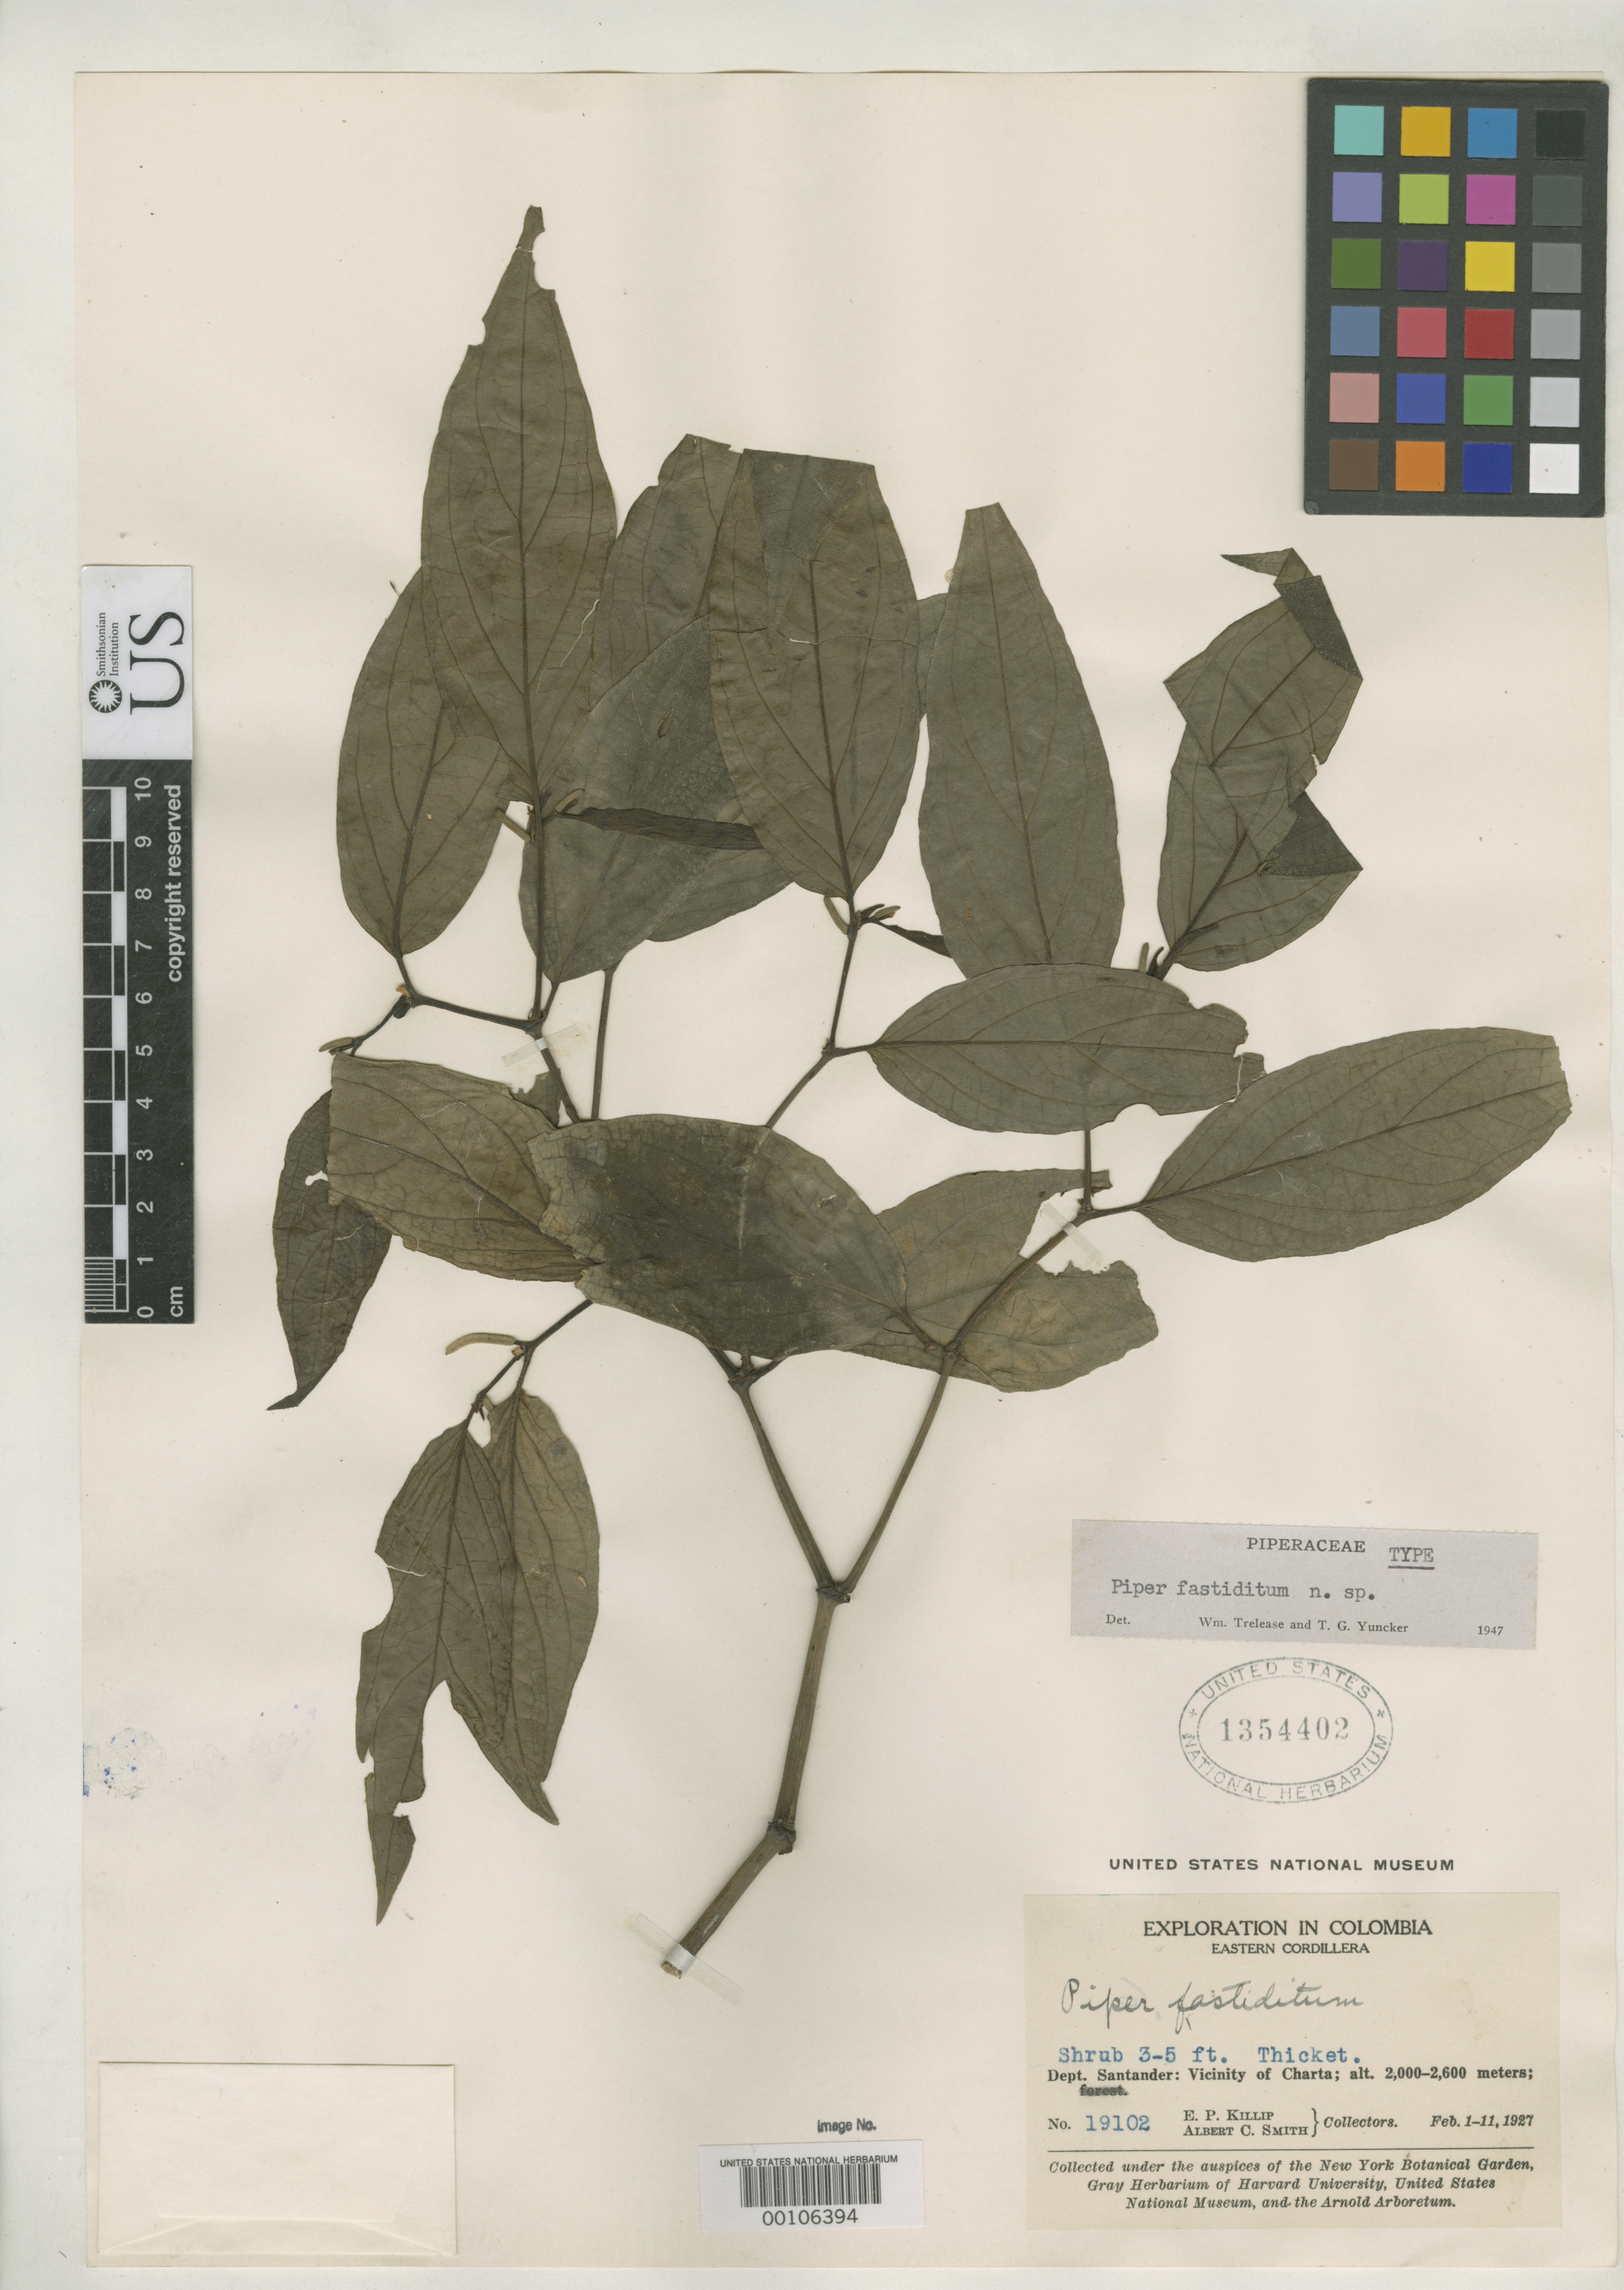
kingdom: Plantae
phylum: Tracheophyta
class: Magnoliopsida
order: Piperales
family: Piperaceae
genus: Piper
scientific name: Piper fastiditum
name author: Trel. & Yunck.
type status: Holotype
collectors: E. P. Killip & A. C. Smith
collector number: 19102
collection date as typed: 01 Feb 1927 to 11 Feb 1927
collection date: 1927-02-01/1927-02-11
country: Colombia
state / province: Santander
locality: Near Charta.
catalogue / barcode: US 1354402